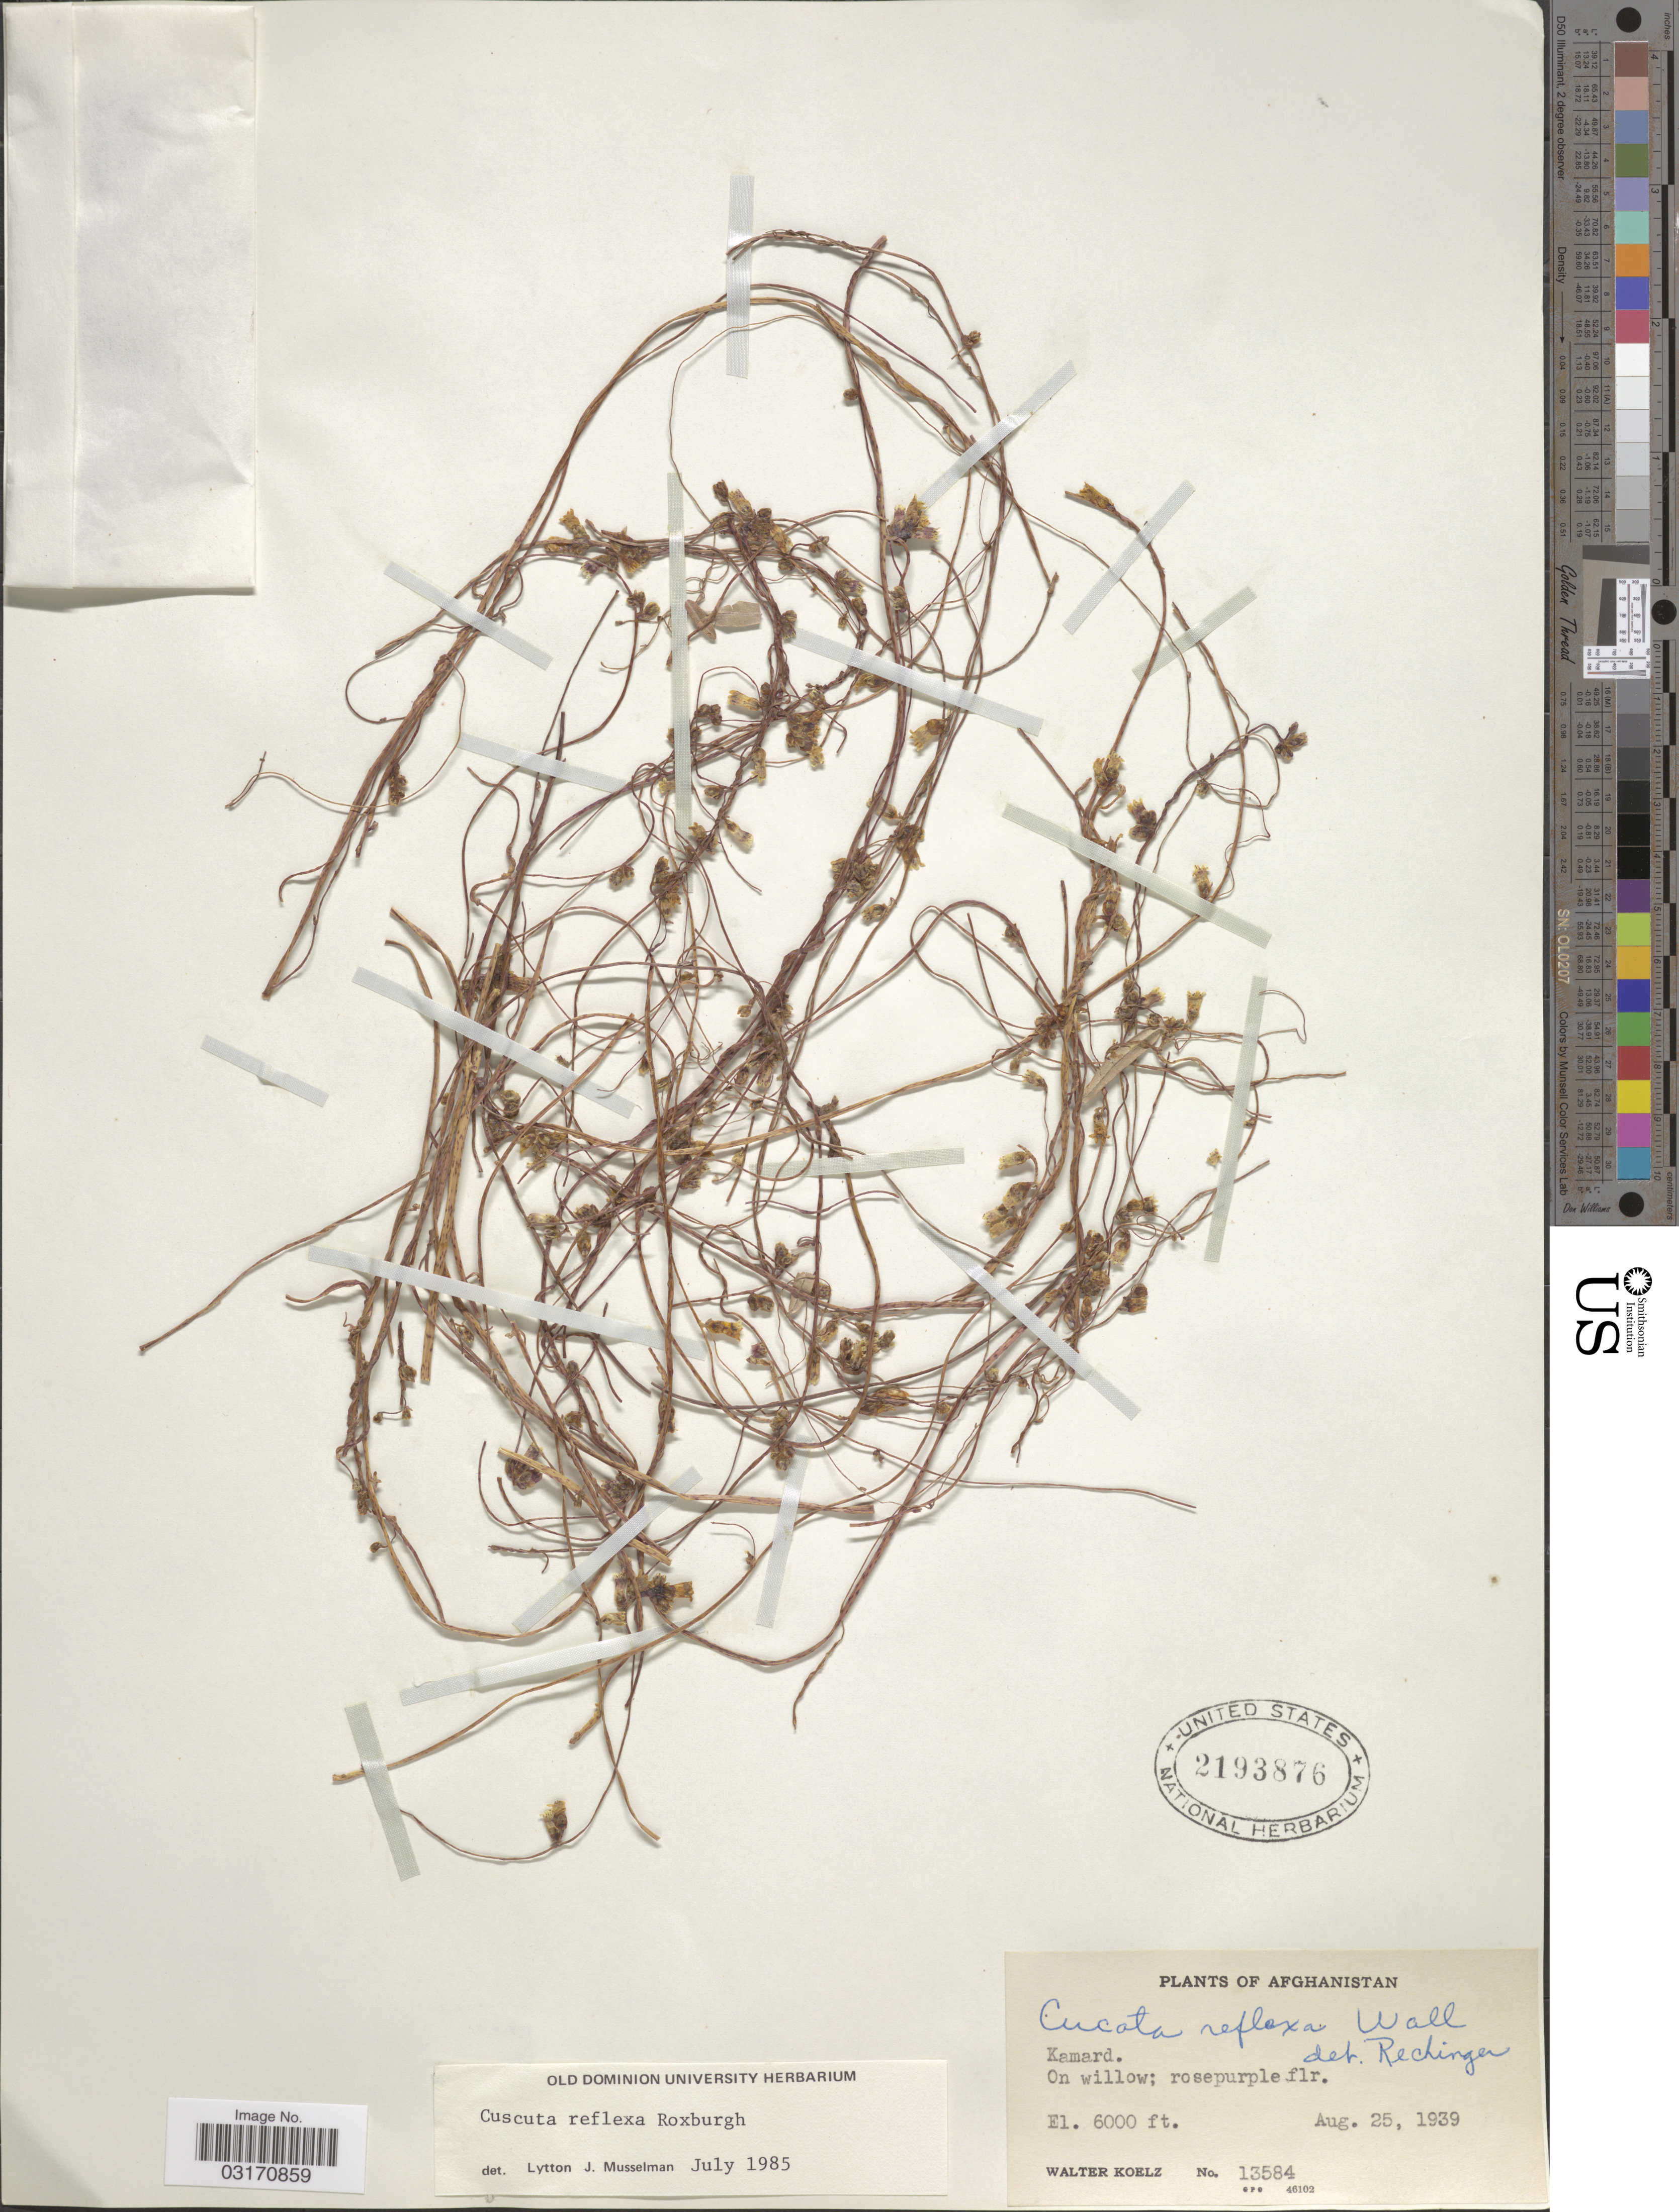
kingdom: Plantae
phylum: Tracheophyta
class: Magnoliopsida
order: Solanales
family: Convolvulaceae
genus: Cuscuta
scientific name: Cuscuta reflexa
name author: Roxb.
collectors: W. N. Koelz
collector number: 13584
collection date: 1939-08-25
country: Afghanistan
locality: Kamard.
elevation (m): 1829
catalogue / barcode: US 2193876